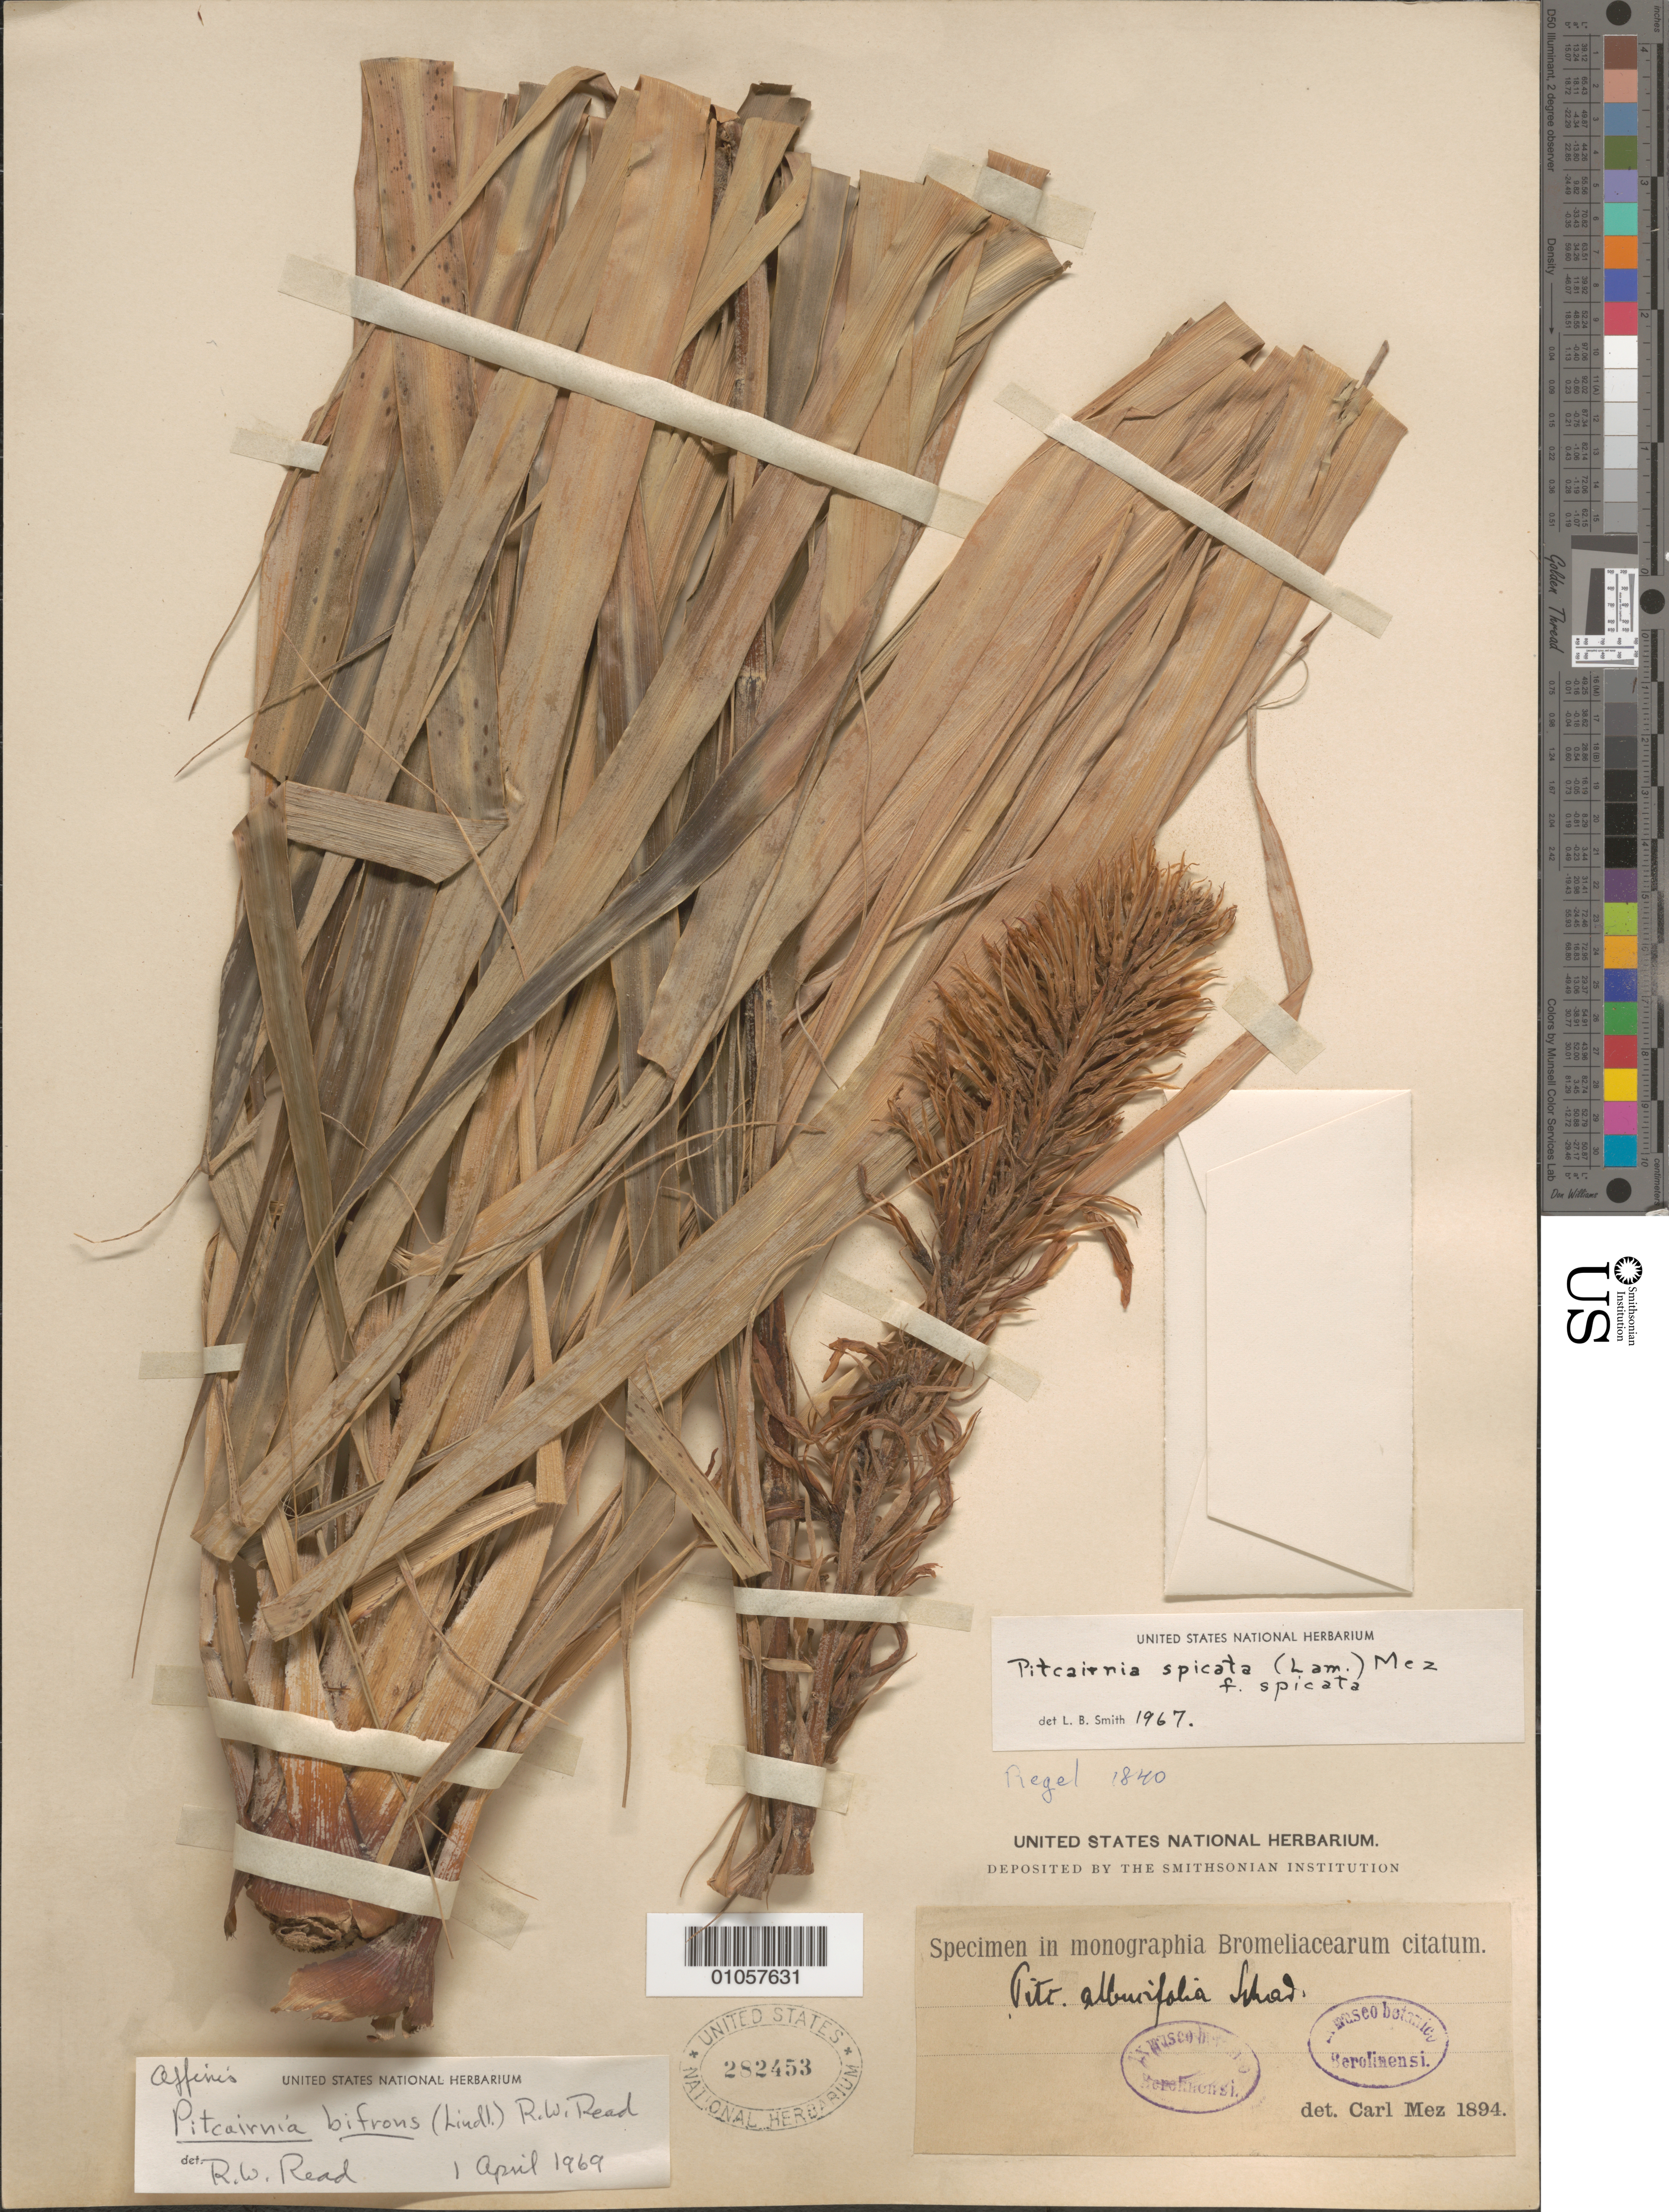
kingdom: Plantae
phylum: Tracheophyta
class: Liliopsida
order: Poales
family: Bromeliaceae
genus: Pitcairnia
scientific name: Pitcairnia bifrons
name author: (Lindl.) Read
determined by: Read, Robert W., (US), NMNH (UNITED STATES)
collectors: -. Duchassaing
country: Guadeloupe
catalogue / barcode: US 282453